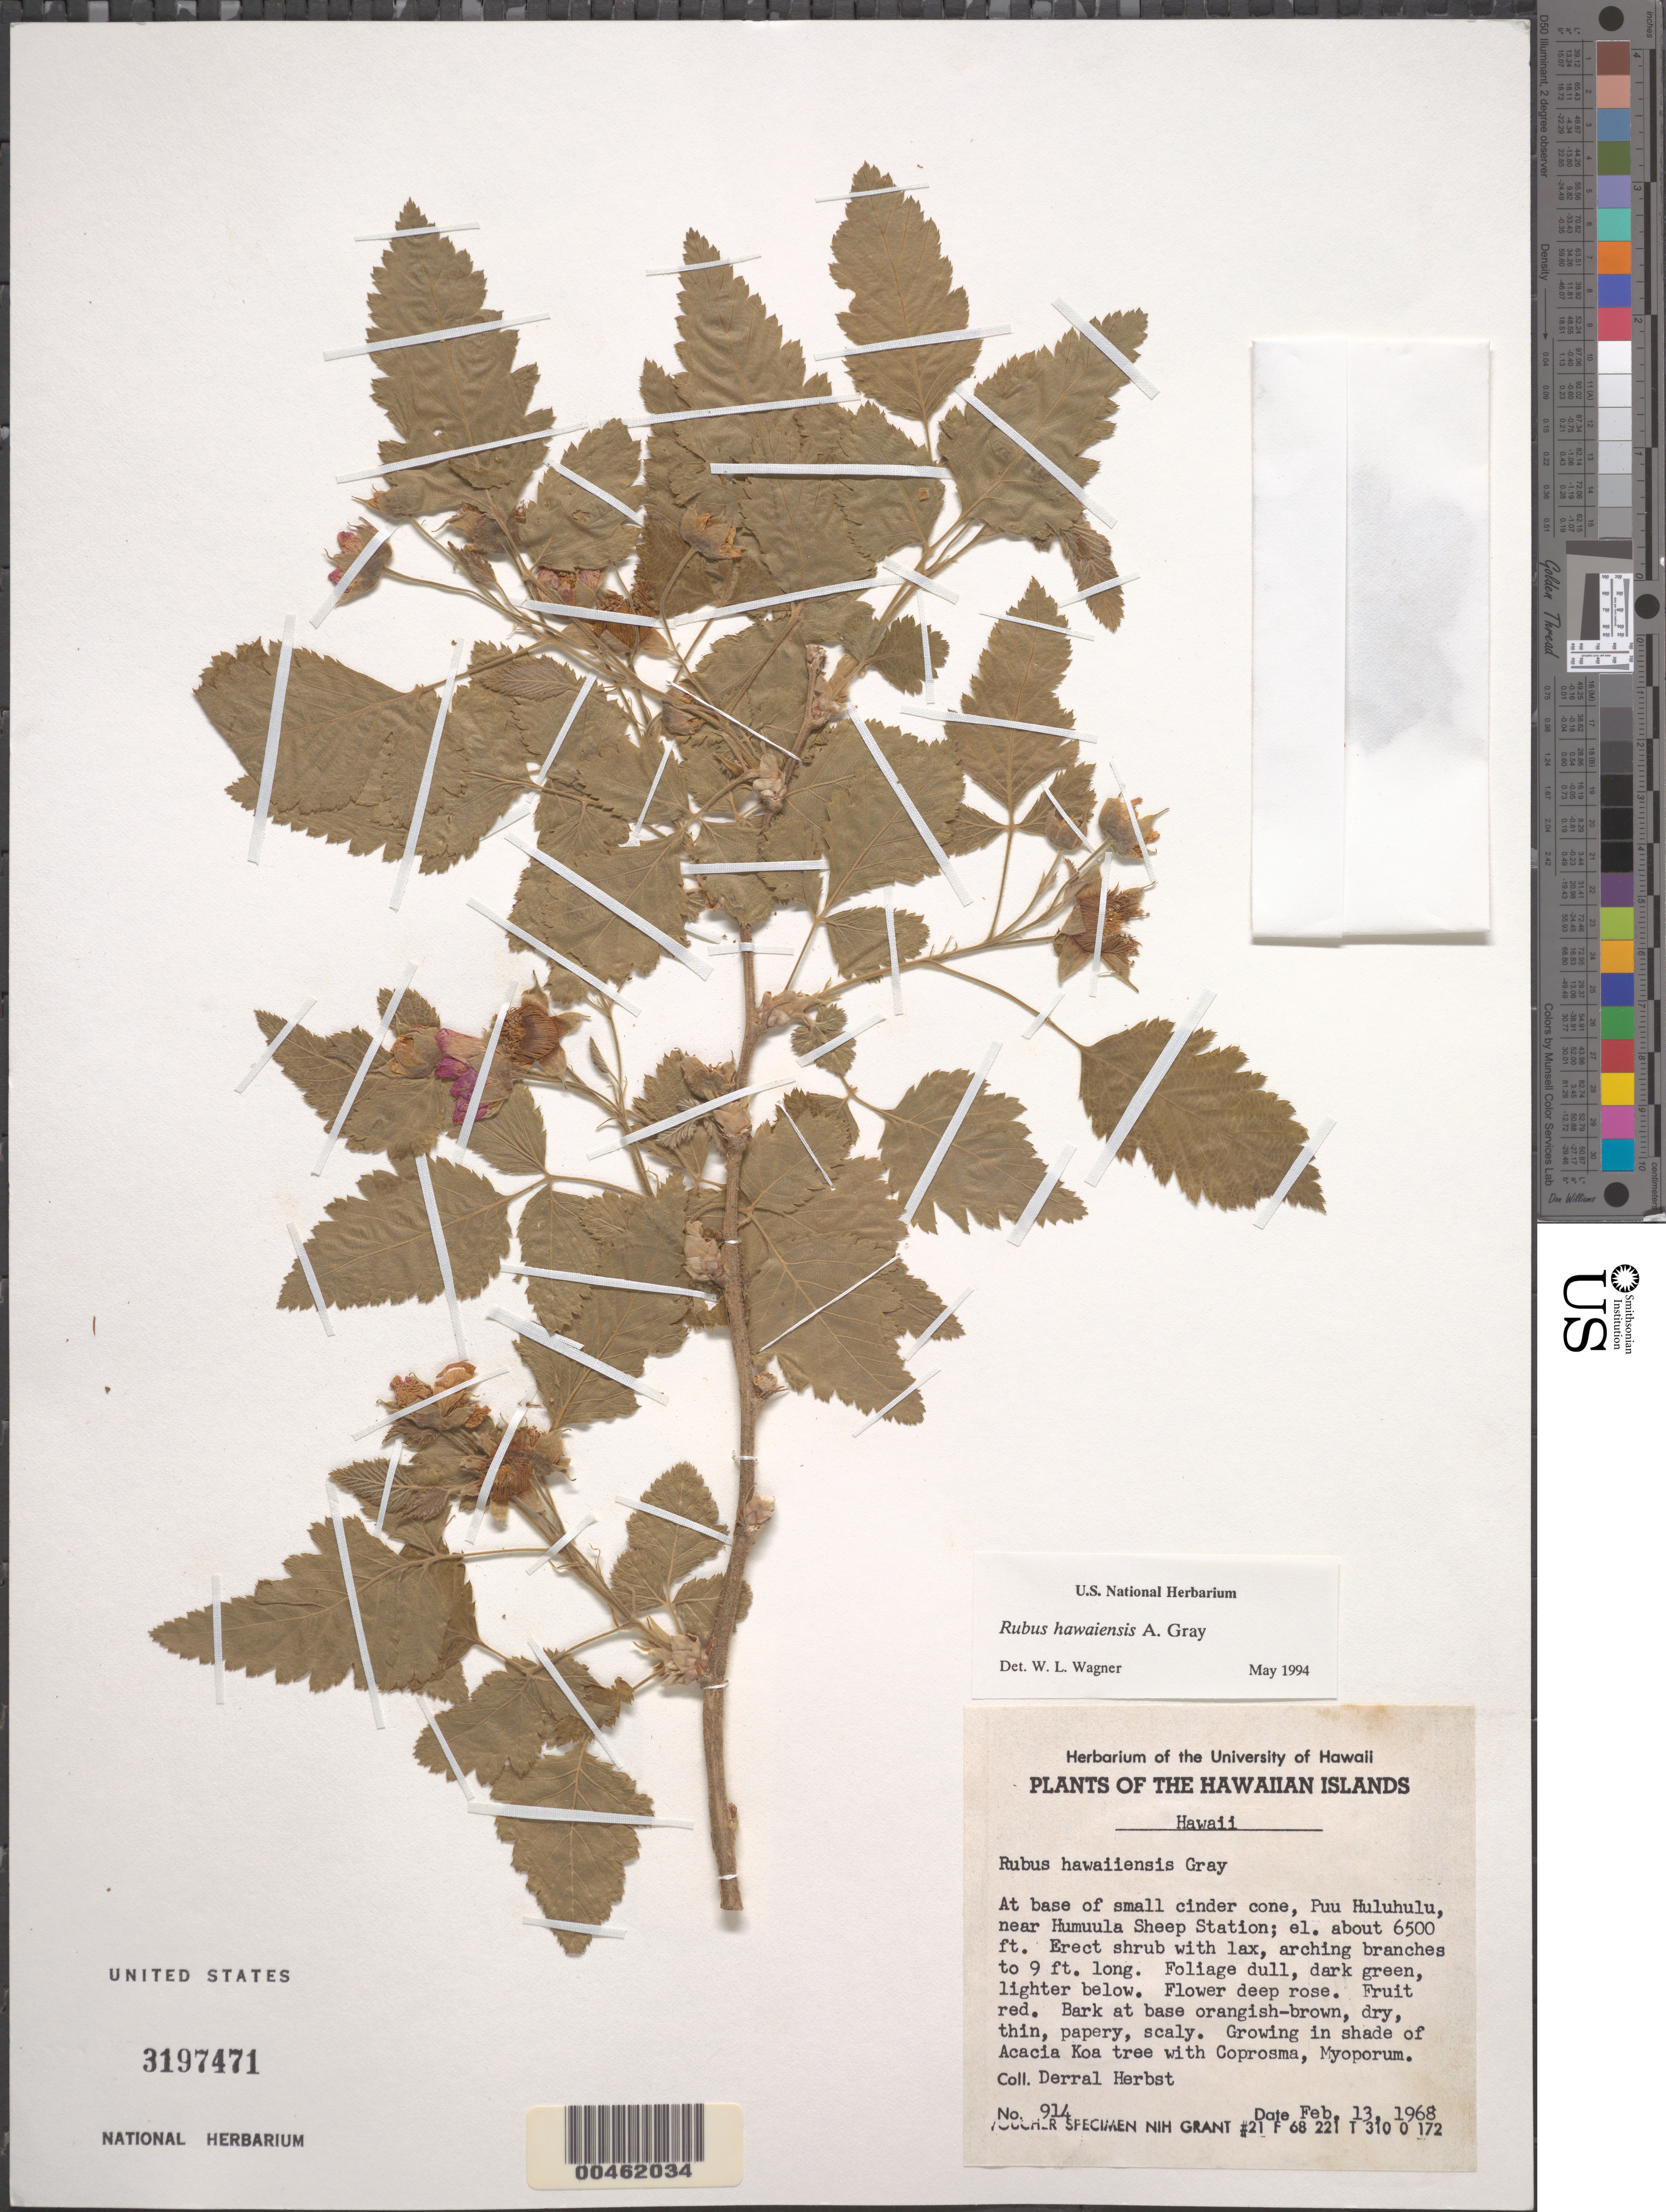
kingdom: Plantae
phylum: Tracheophyta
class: Magnoliopsida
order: Rosales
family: Rosaceae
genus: Rubus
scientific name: Rubus hawaiensis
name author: A. Gray in Wilkes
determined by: Wagner, W. L., (BOT), Smithsonian Institution - National Museum of Natural History (UNITED STATES)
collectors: D. R. Herbst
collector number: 914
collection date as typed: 13 Feb 1968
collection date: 1968-02-13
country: United States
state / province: Hawaii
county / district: Hawaii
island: Hawaii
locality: At base of small cinder cone, Puu Huluhulu, near Humuula Sheep Station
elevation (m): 1981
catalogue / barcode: US 3197471